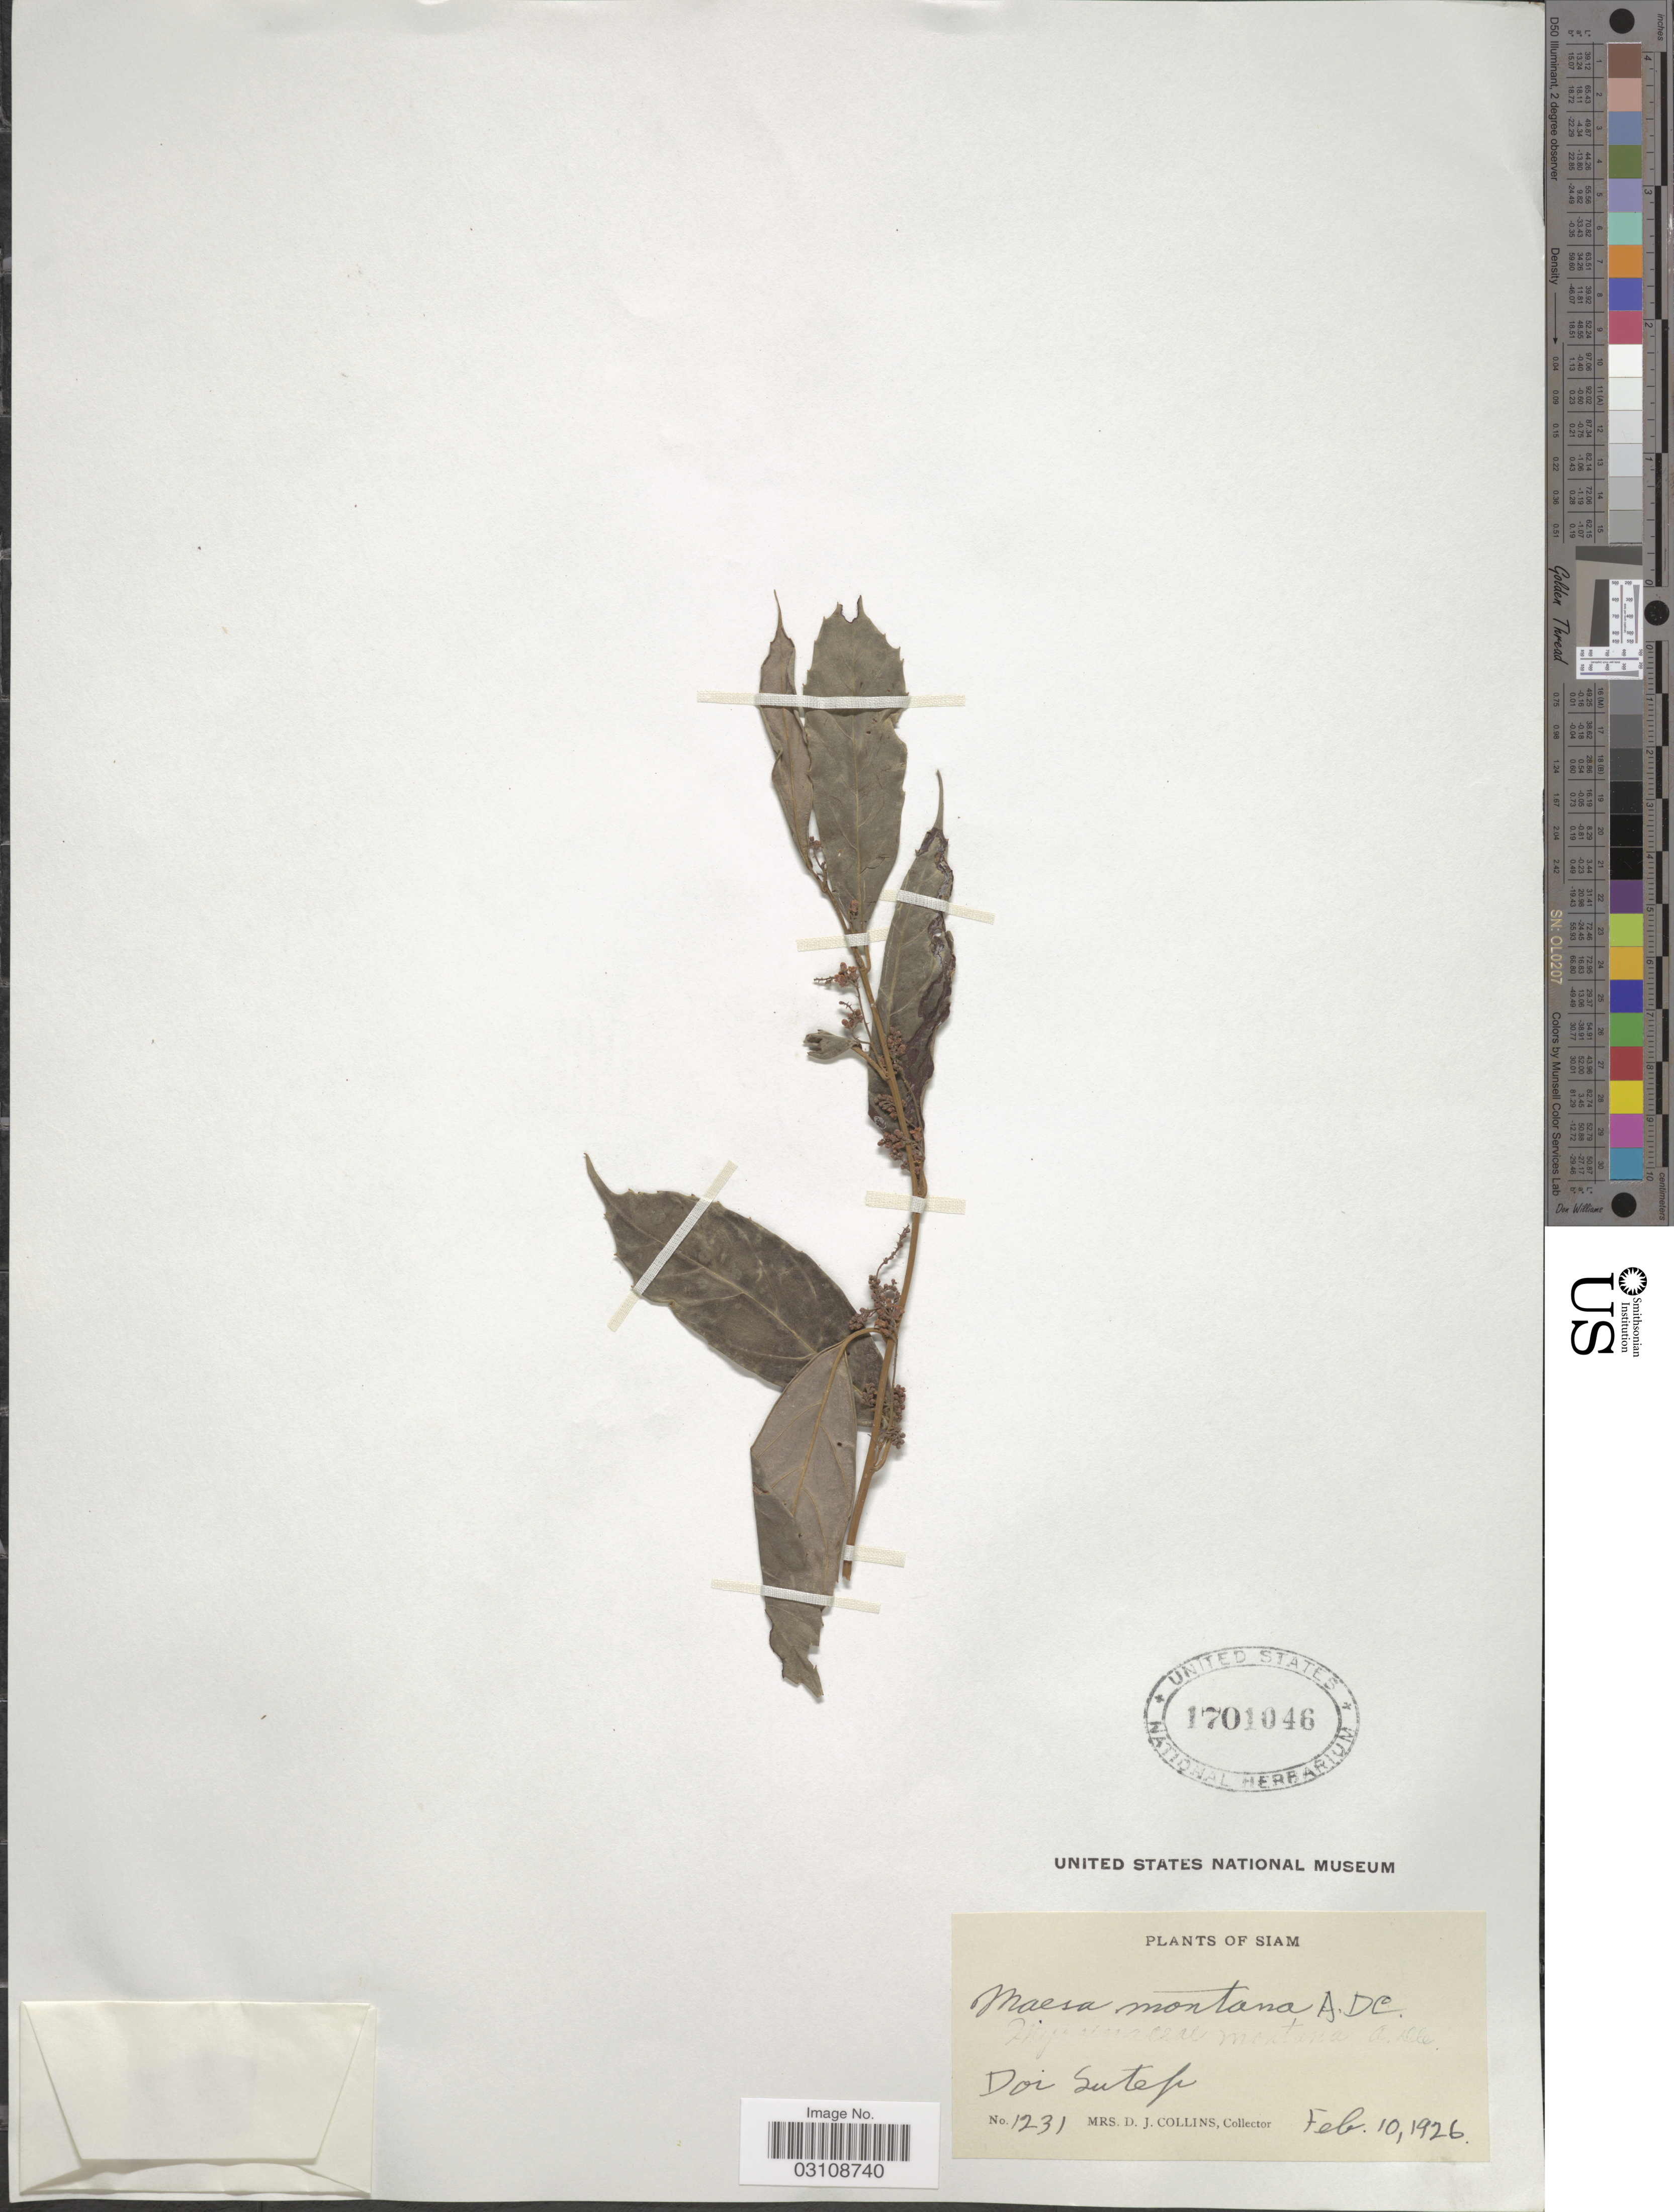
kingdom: Plantae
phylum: Tracheophyta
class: Magnoliopsida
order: Ericales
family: Primulaceae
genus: Maesa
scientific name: Maesa montana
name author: A. DC.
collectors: Mrs. D. J. Collins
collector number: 1231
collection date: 1926-02-10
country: Thailand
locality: Siam, Doi Sutep.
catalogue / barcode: US 1701046